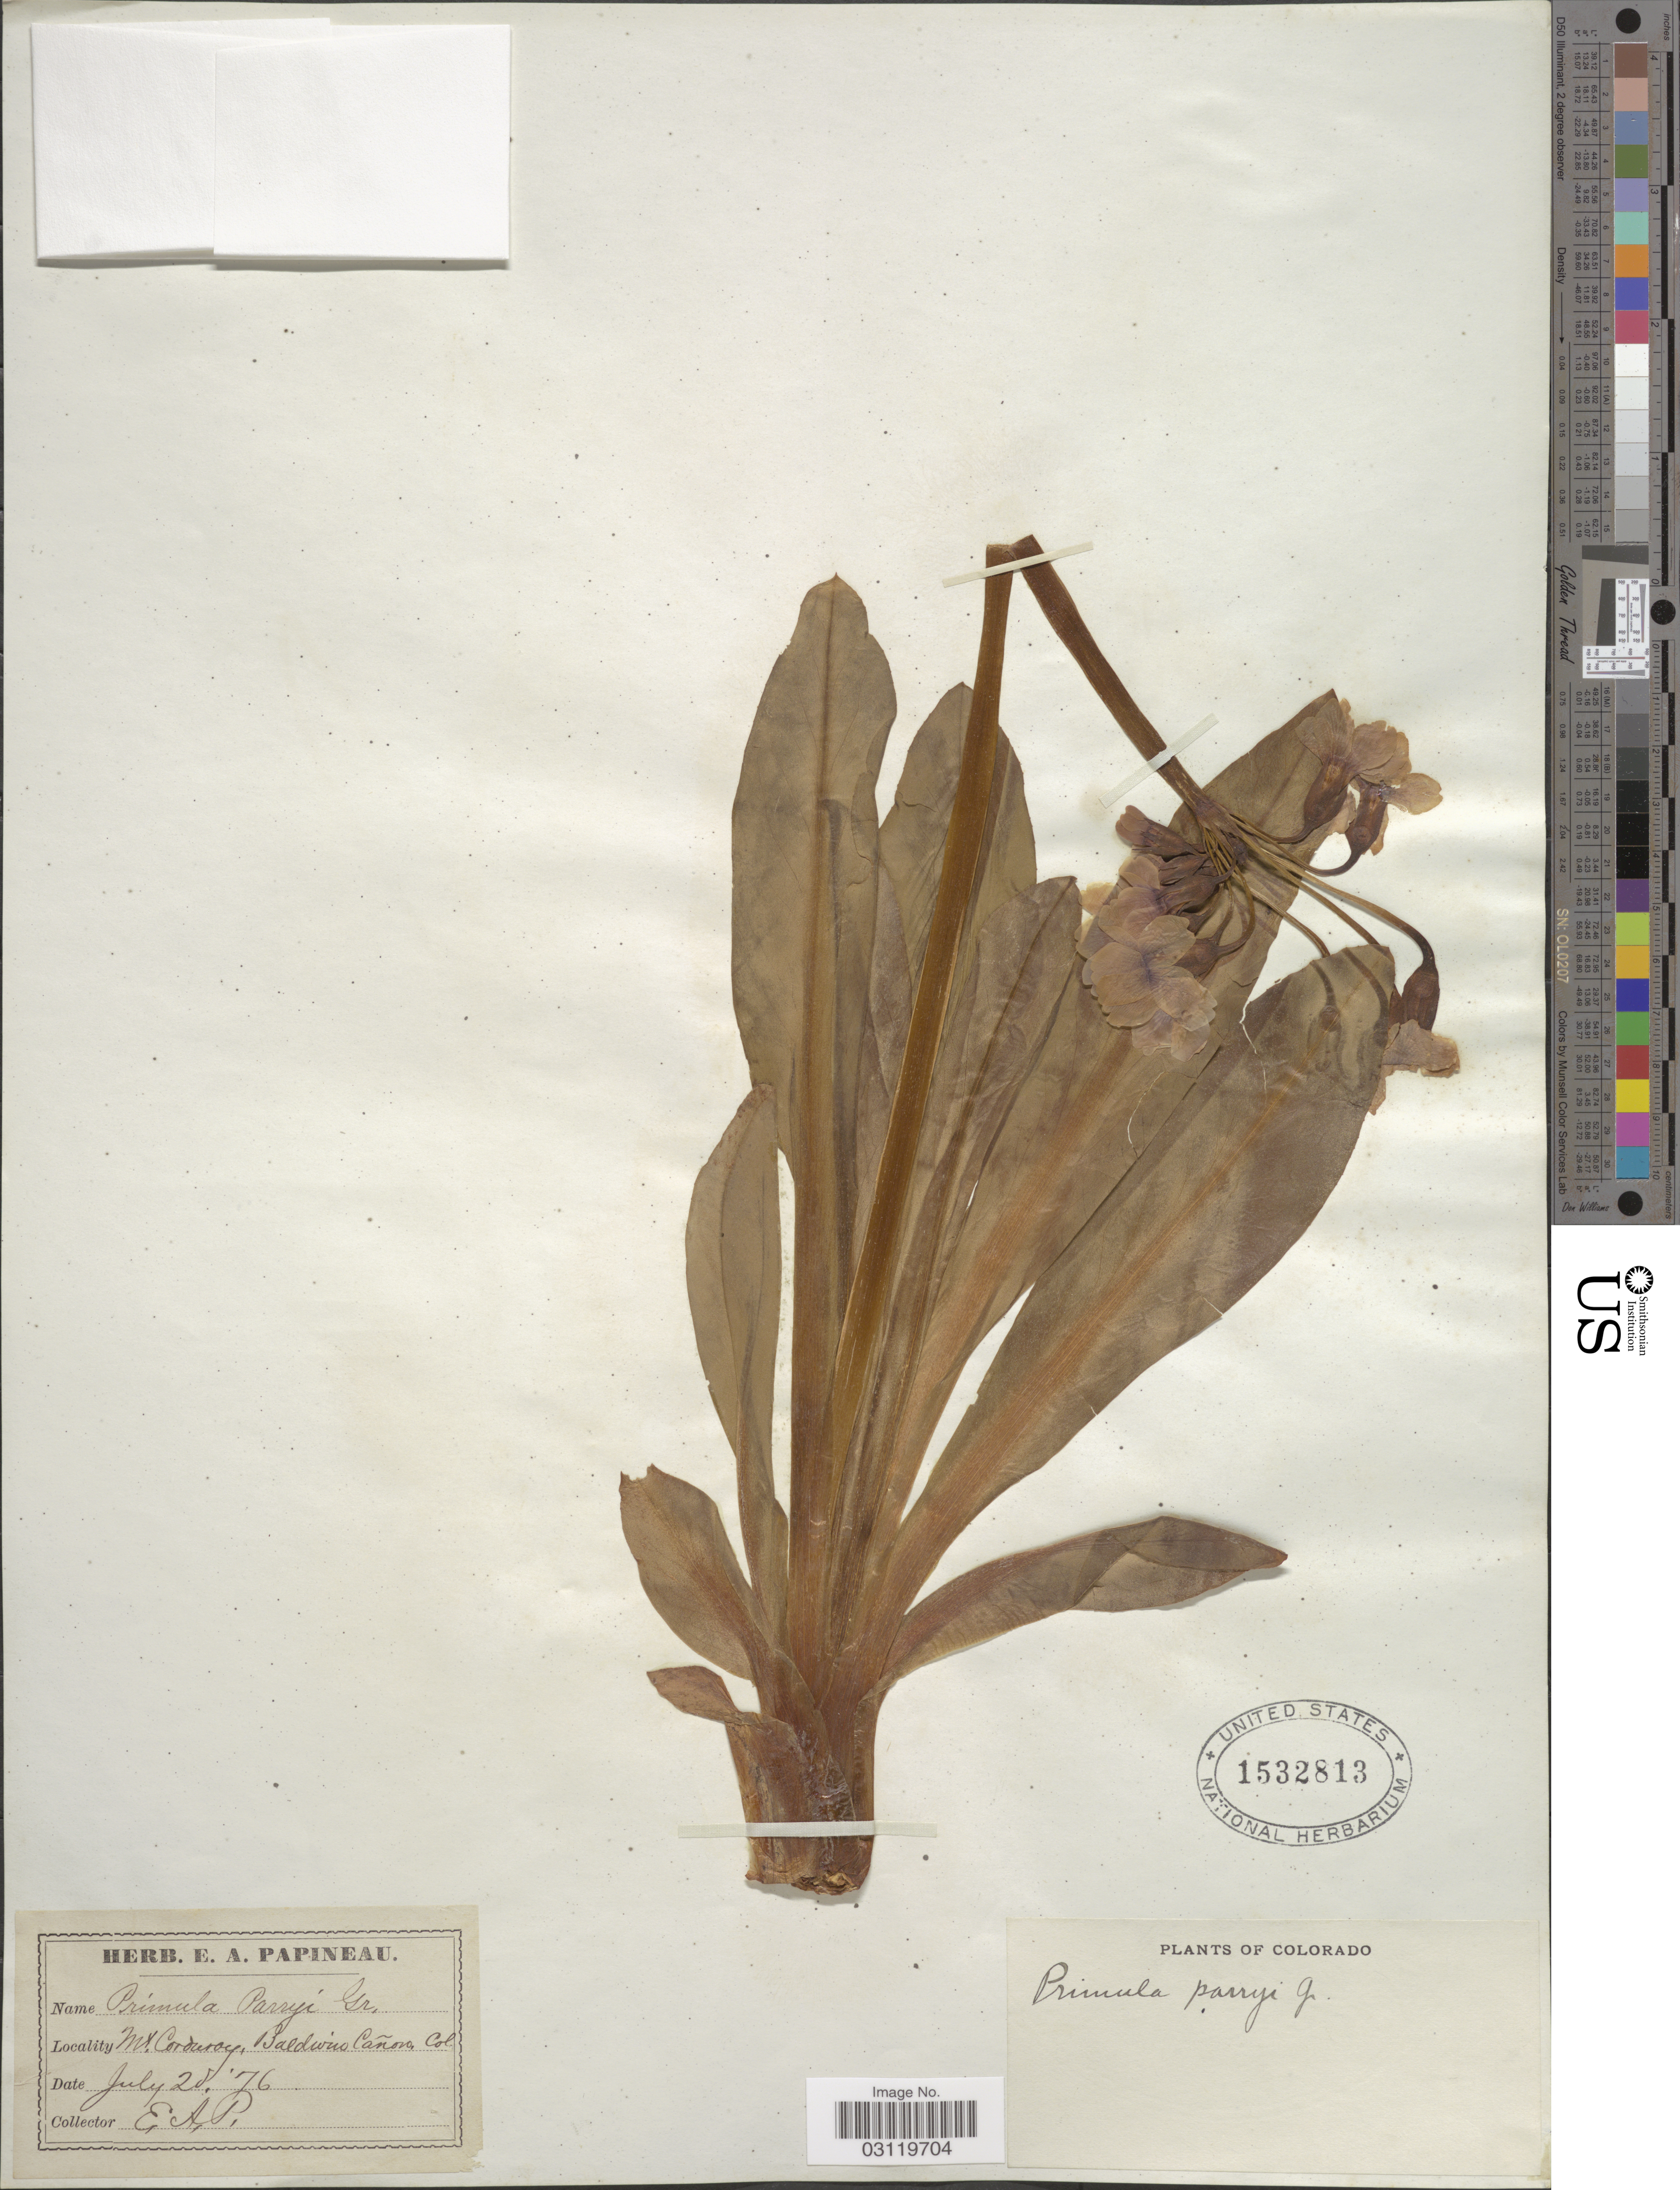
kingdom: Plantae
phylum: Tracheophyta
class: Magnoliopsida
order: Ericales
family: Primulaceae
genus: Primula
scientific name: Primula parryi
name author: A. Gray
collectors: E. Papineau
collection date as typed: Transcribed d/m/y: 28/7/76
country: United States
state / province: Colorado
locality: Mt. Corduroy, Baldwin Cañon.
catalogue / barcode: US 1532813